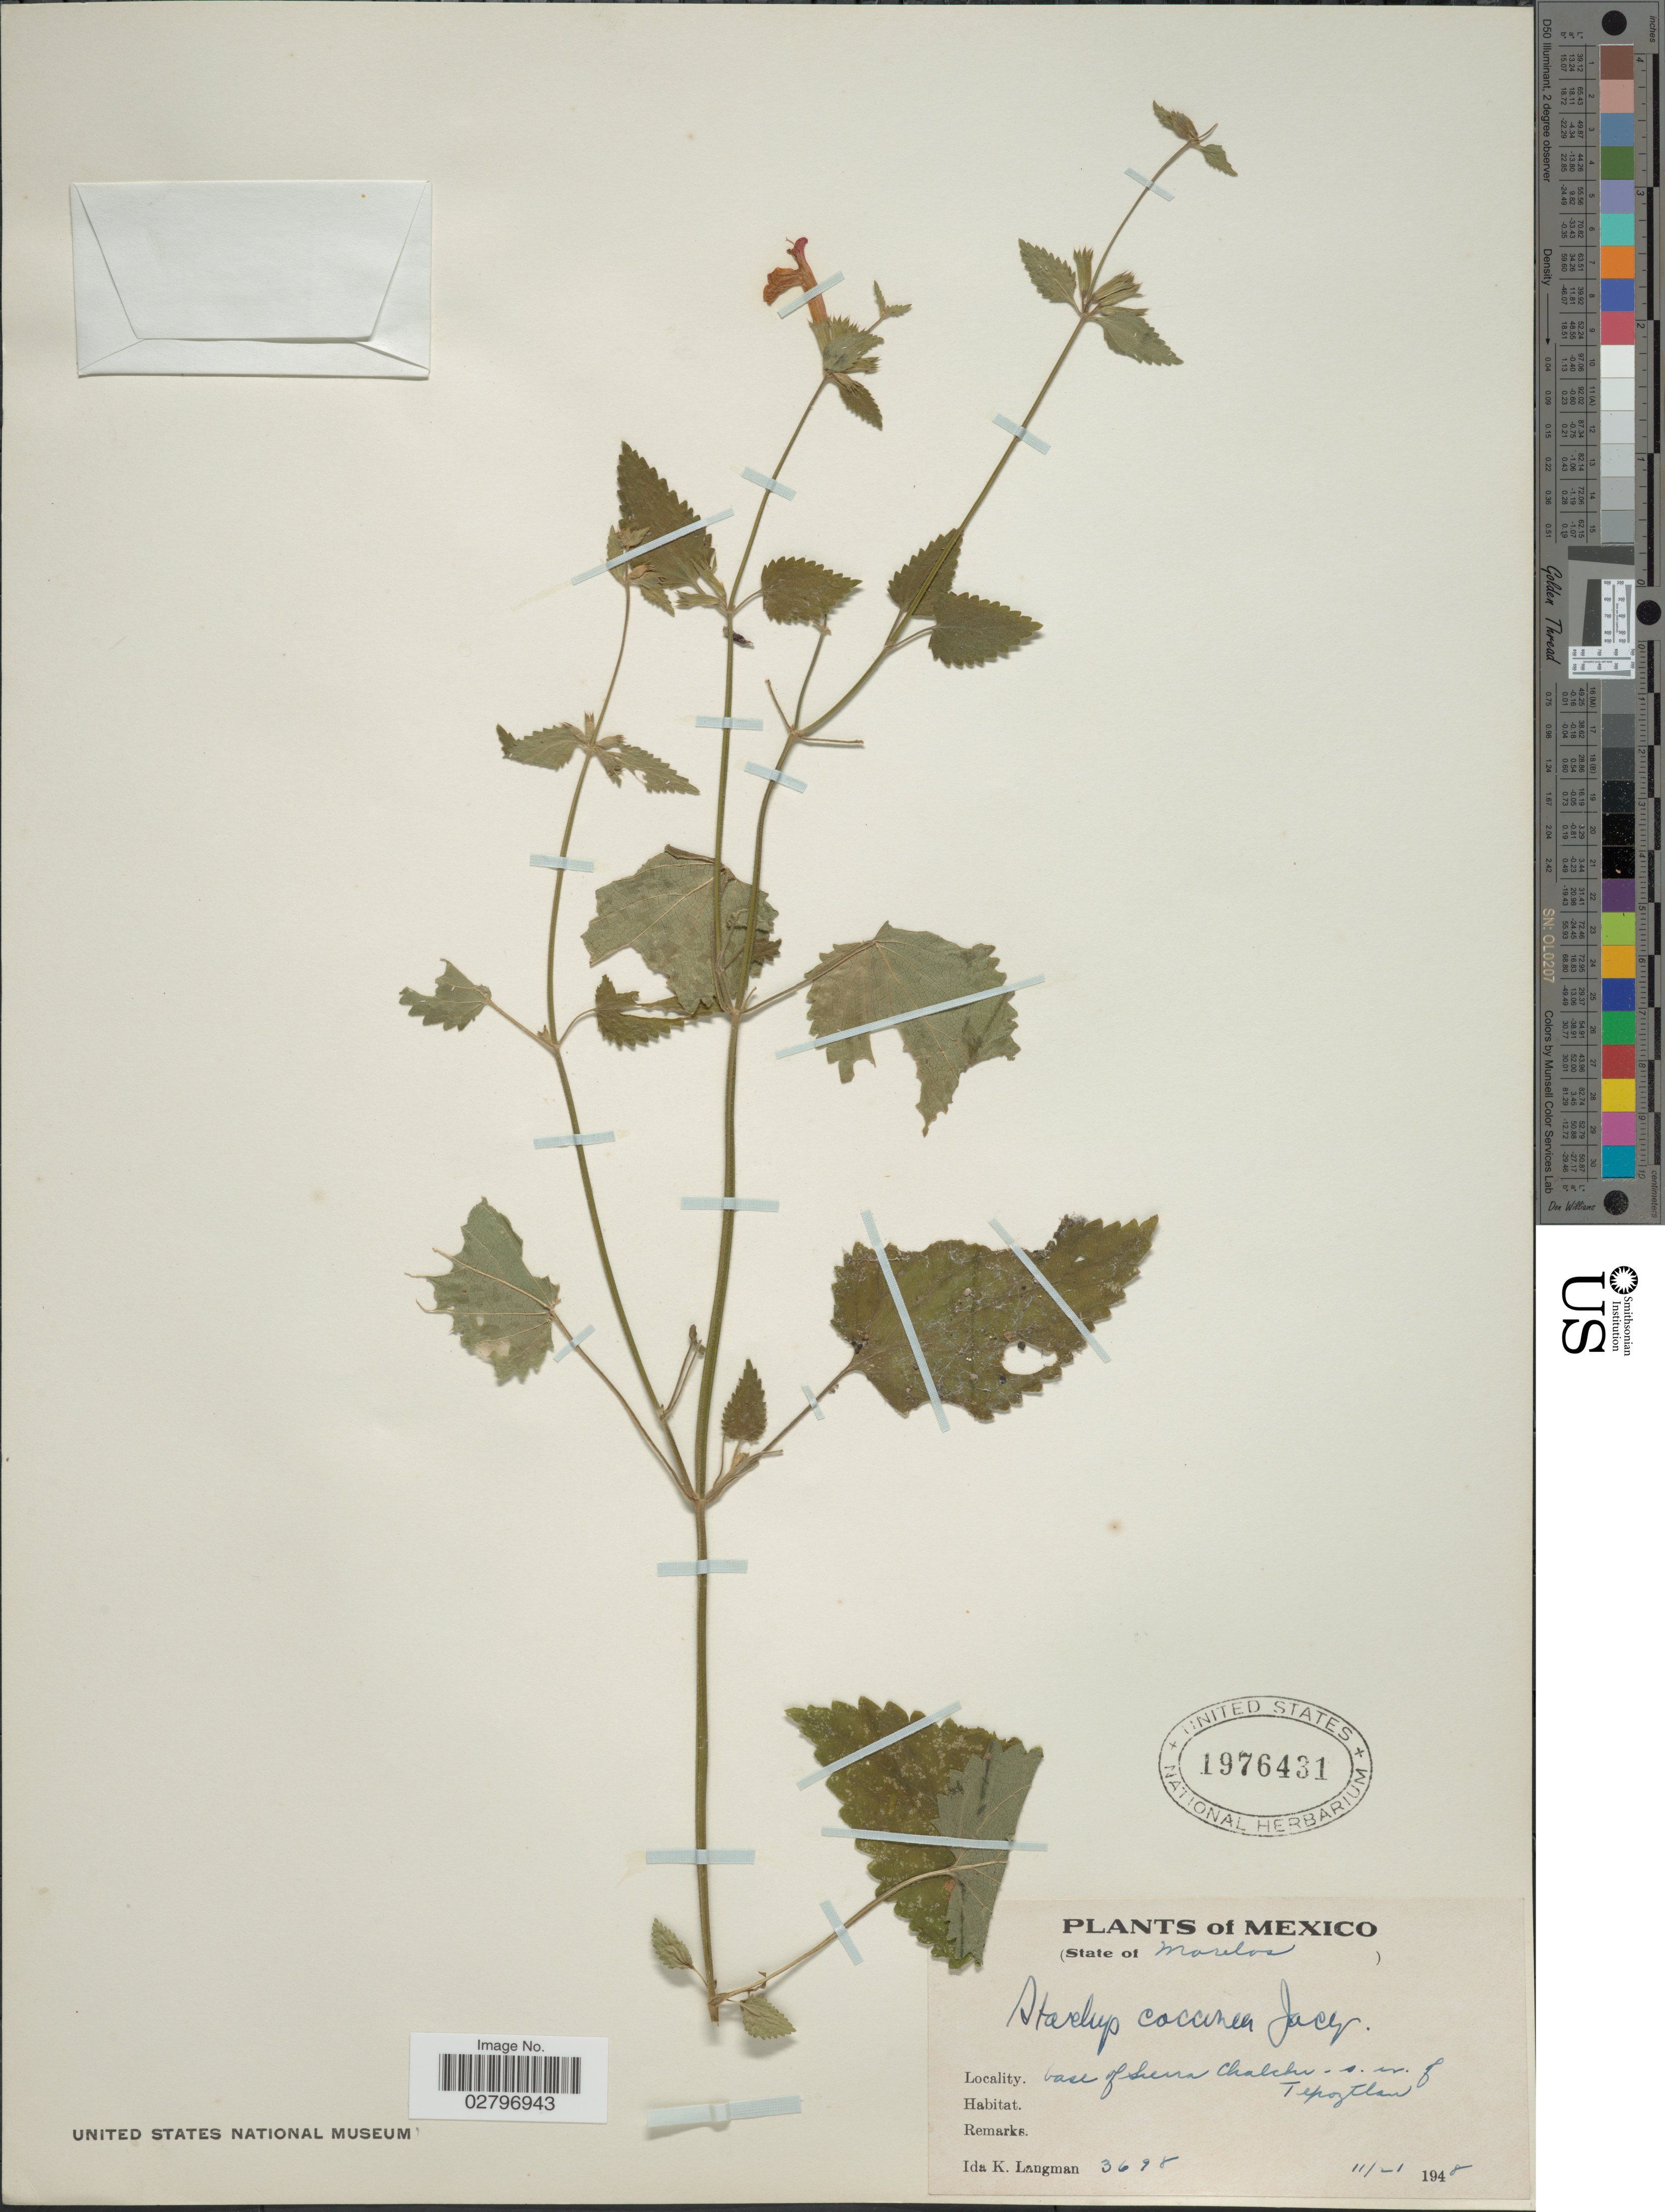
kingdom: Plantae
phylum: Tracheophyta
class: Magnoliopsida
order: Lamiales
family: Lamiaceae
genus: Stachys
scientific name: Stachys coccinea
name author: Ortega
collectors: I. K. Langman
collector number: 3698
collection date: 1948-11-21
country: Mexico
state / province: Morelos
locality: State of Morelos, bas of Sierra Chalchi, s.w. of Tepoztlan.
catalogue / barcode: US 1976431